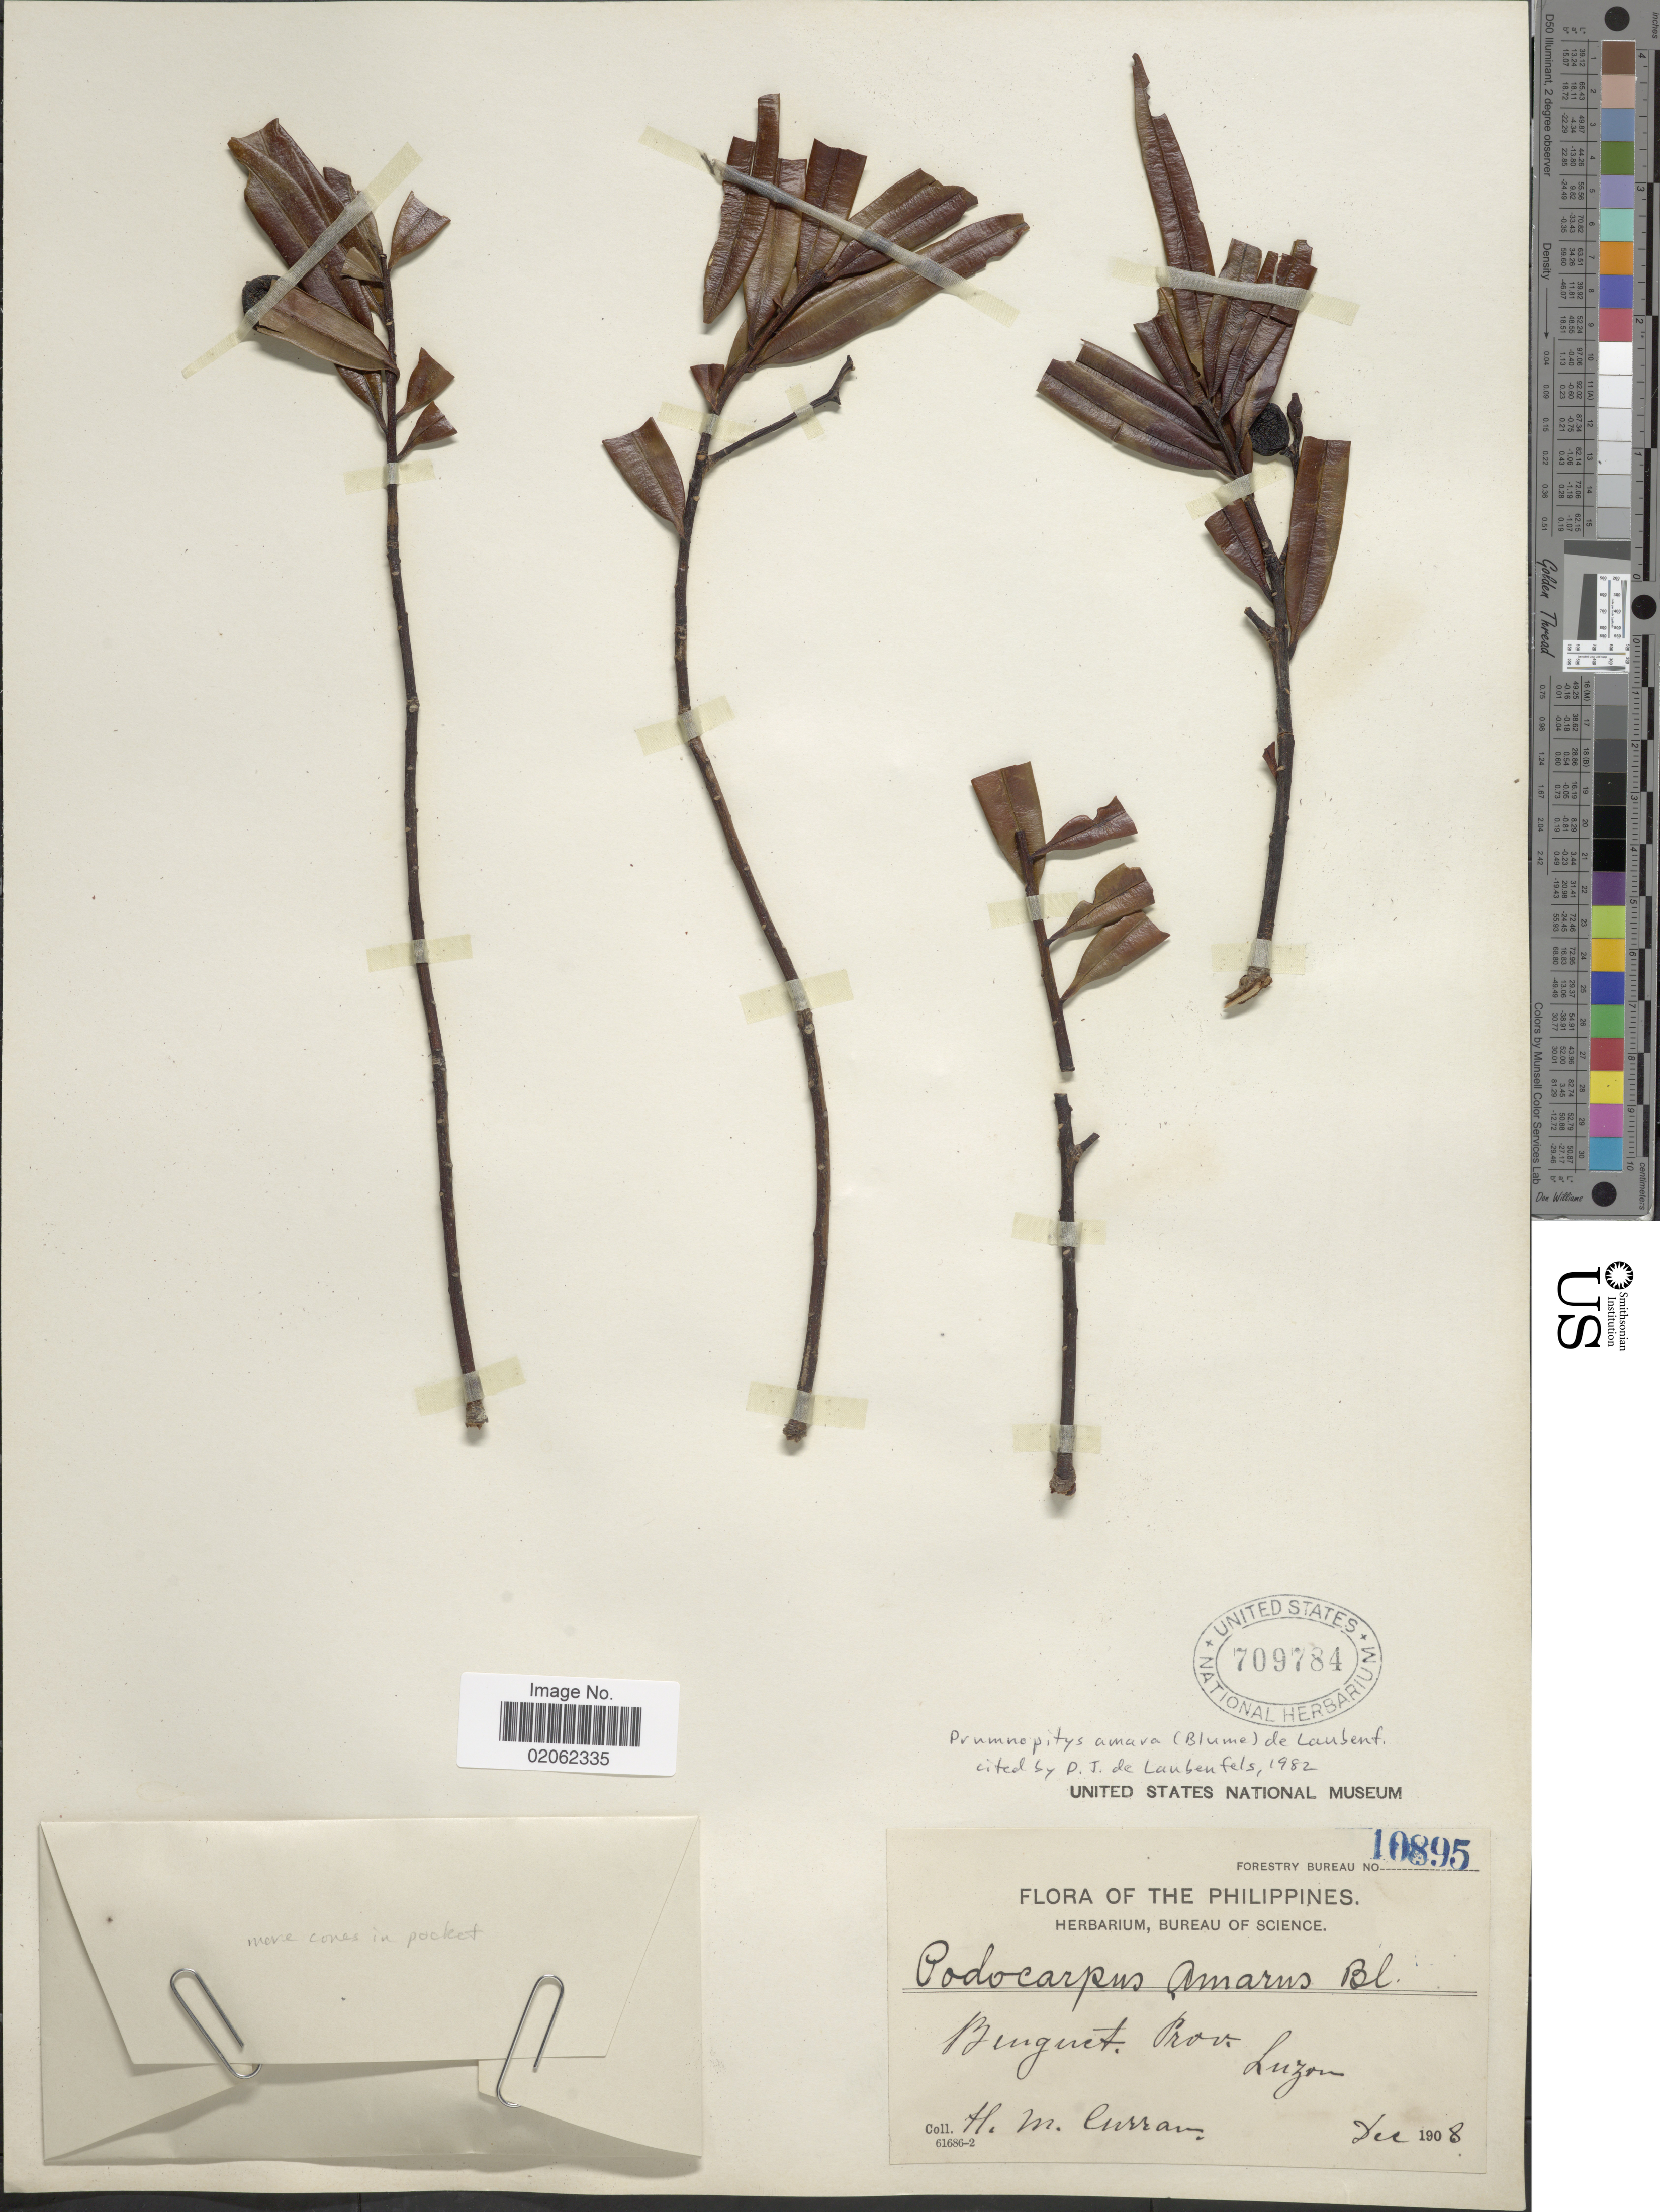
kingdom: Plantae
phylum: Tracheophyta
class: Pinopsida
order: Pinales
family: Podocarpaceae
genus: Prumnopitys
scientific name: Prumnopitys amara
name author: (Blume) de Laub.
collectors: H. M. Curran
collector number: Forestry Bureau 10895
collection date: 1908-12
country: Philippines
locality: Benguet Prov. Luzon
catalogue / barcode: US 709784